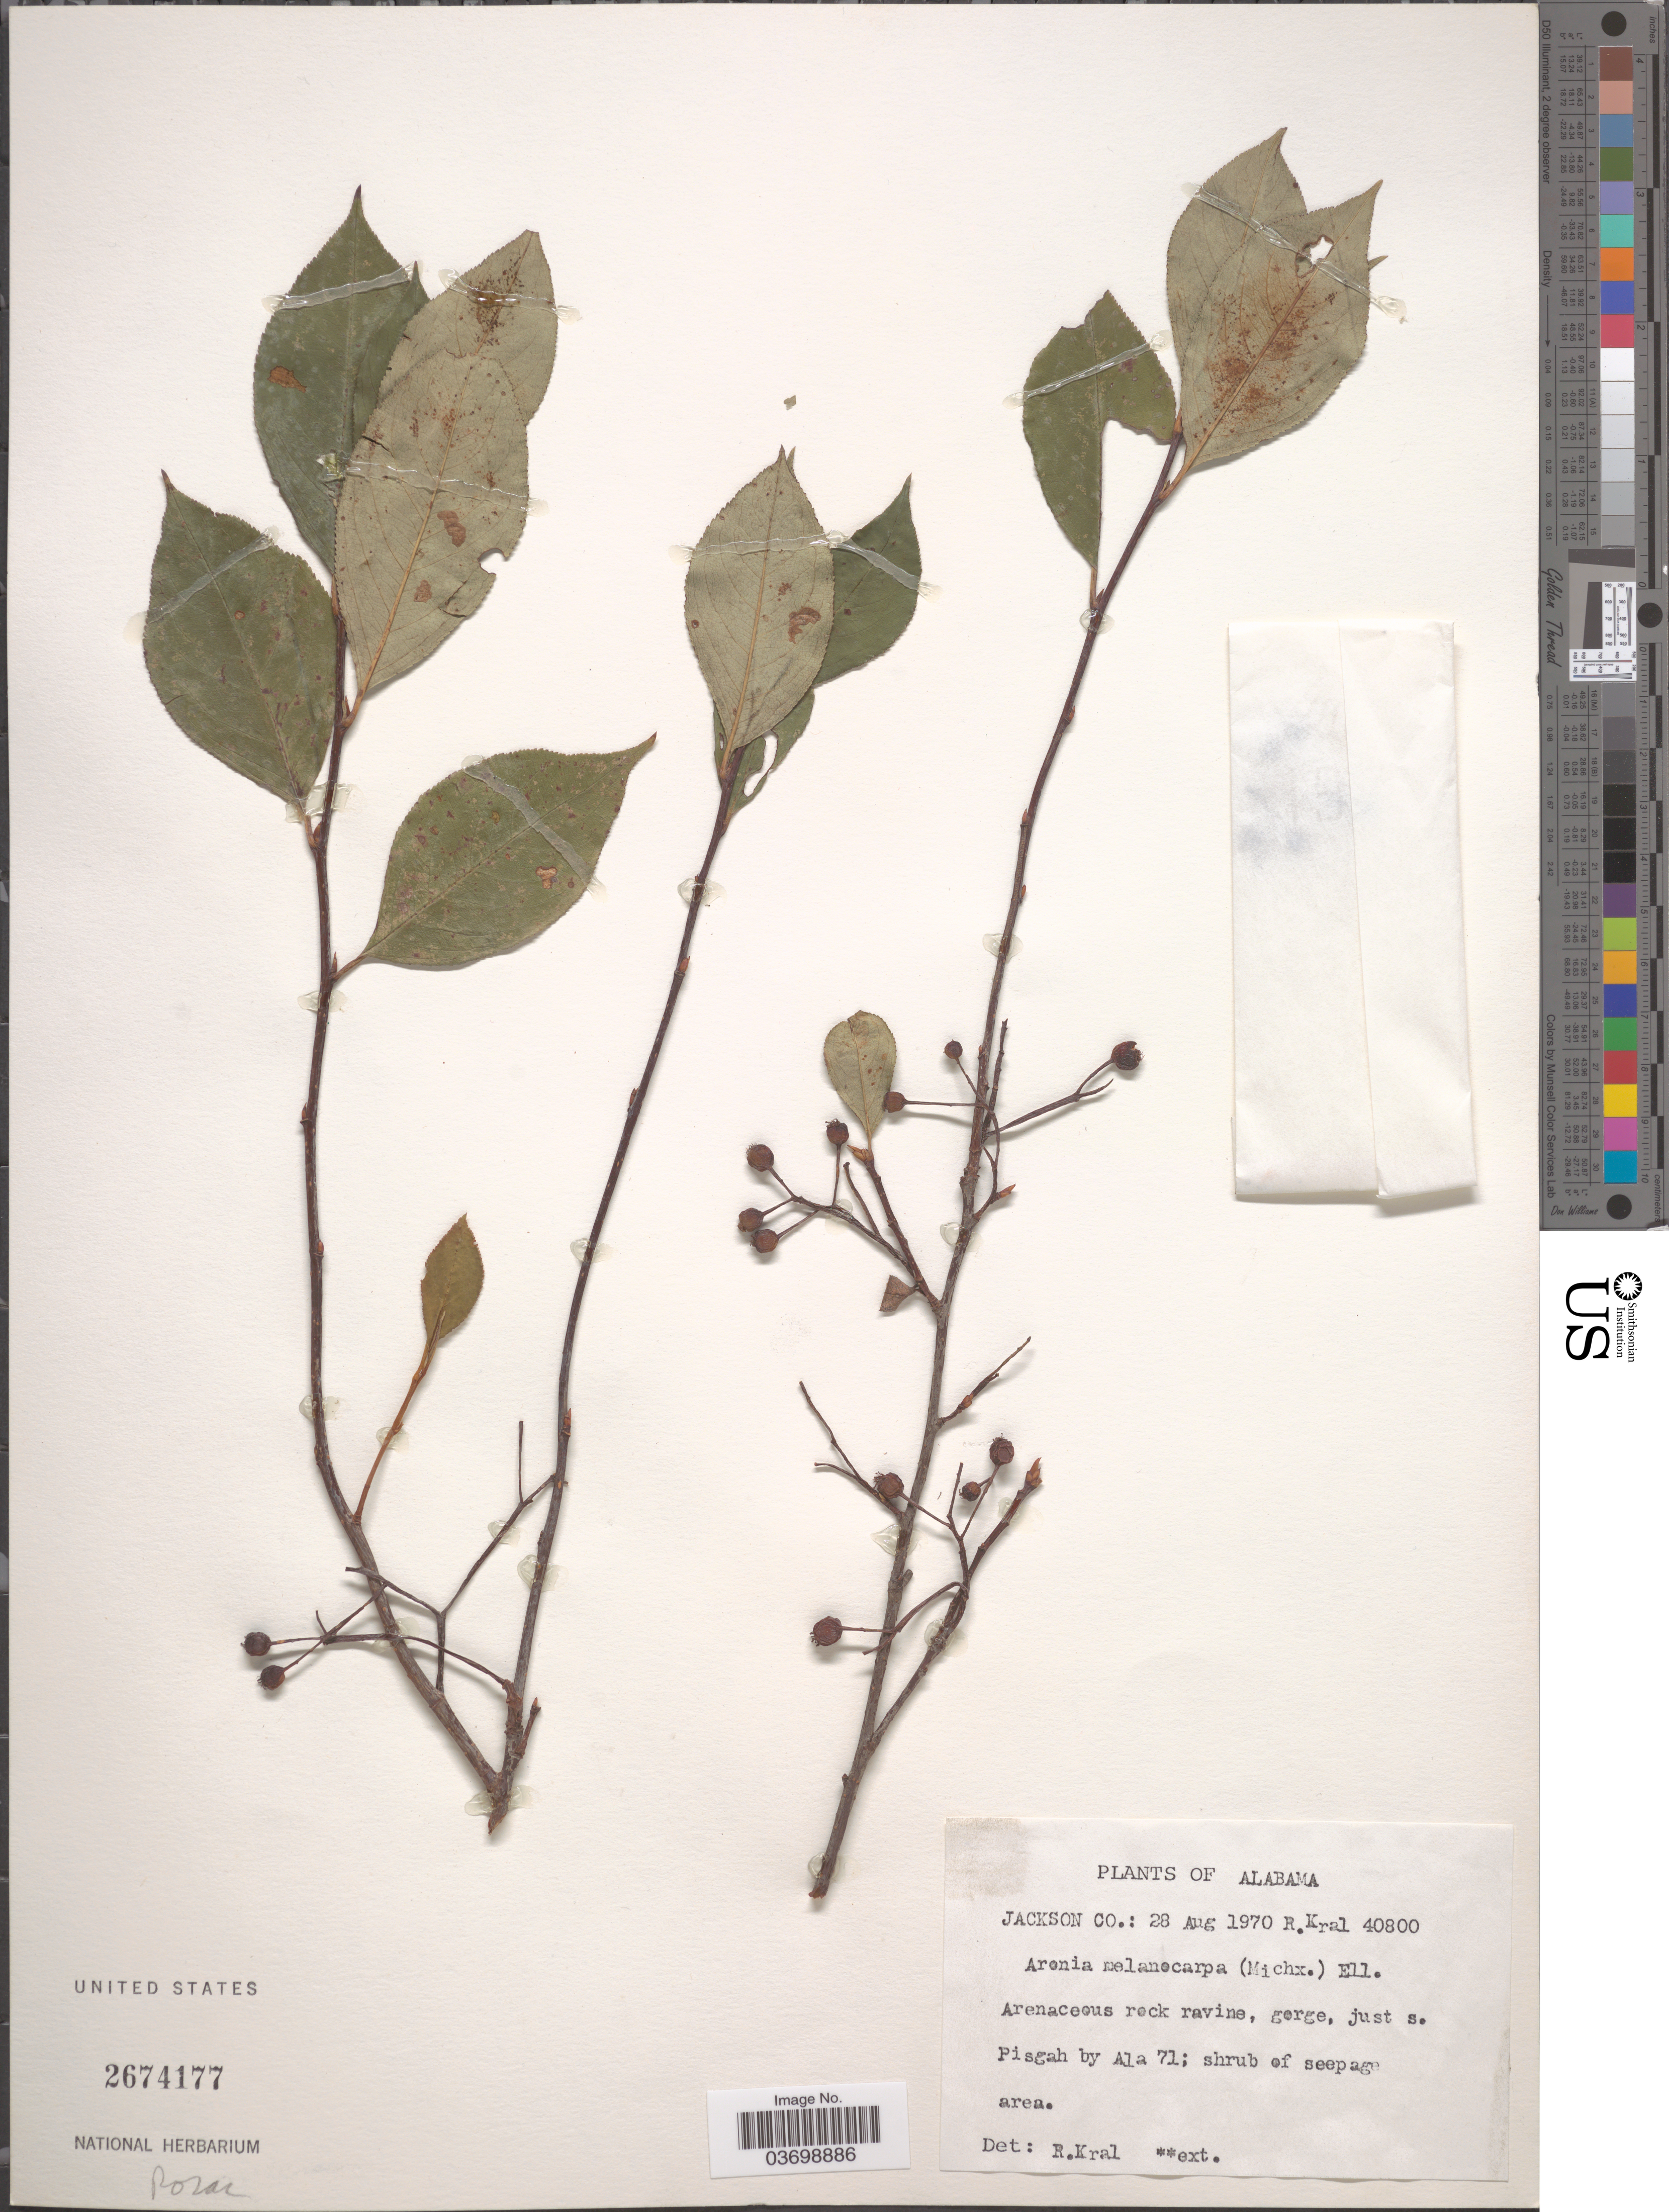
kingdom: Plantae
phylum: Tracheophyta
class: Magnoliopsida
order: Rosales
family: Rosaceae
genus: Aronia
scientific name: Aronia melanocarpa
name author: (Michx.) Elliott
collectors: R. Kral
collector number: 40800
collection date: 1970-08-28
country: United States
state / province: Alabama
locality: Jackson Co. Just s. Pisgah by Ala 71.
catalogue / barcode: US 2674177